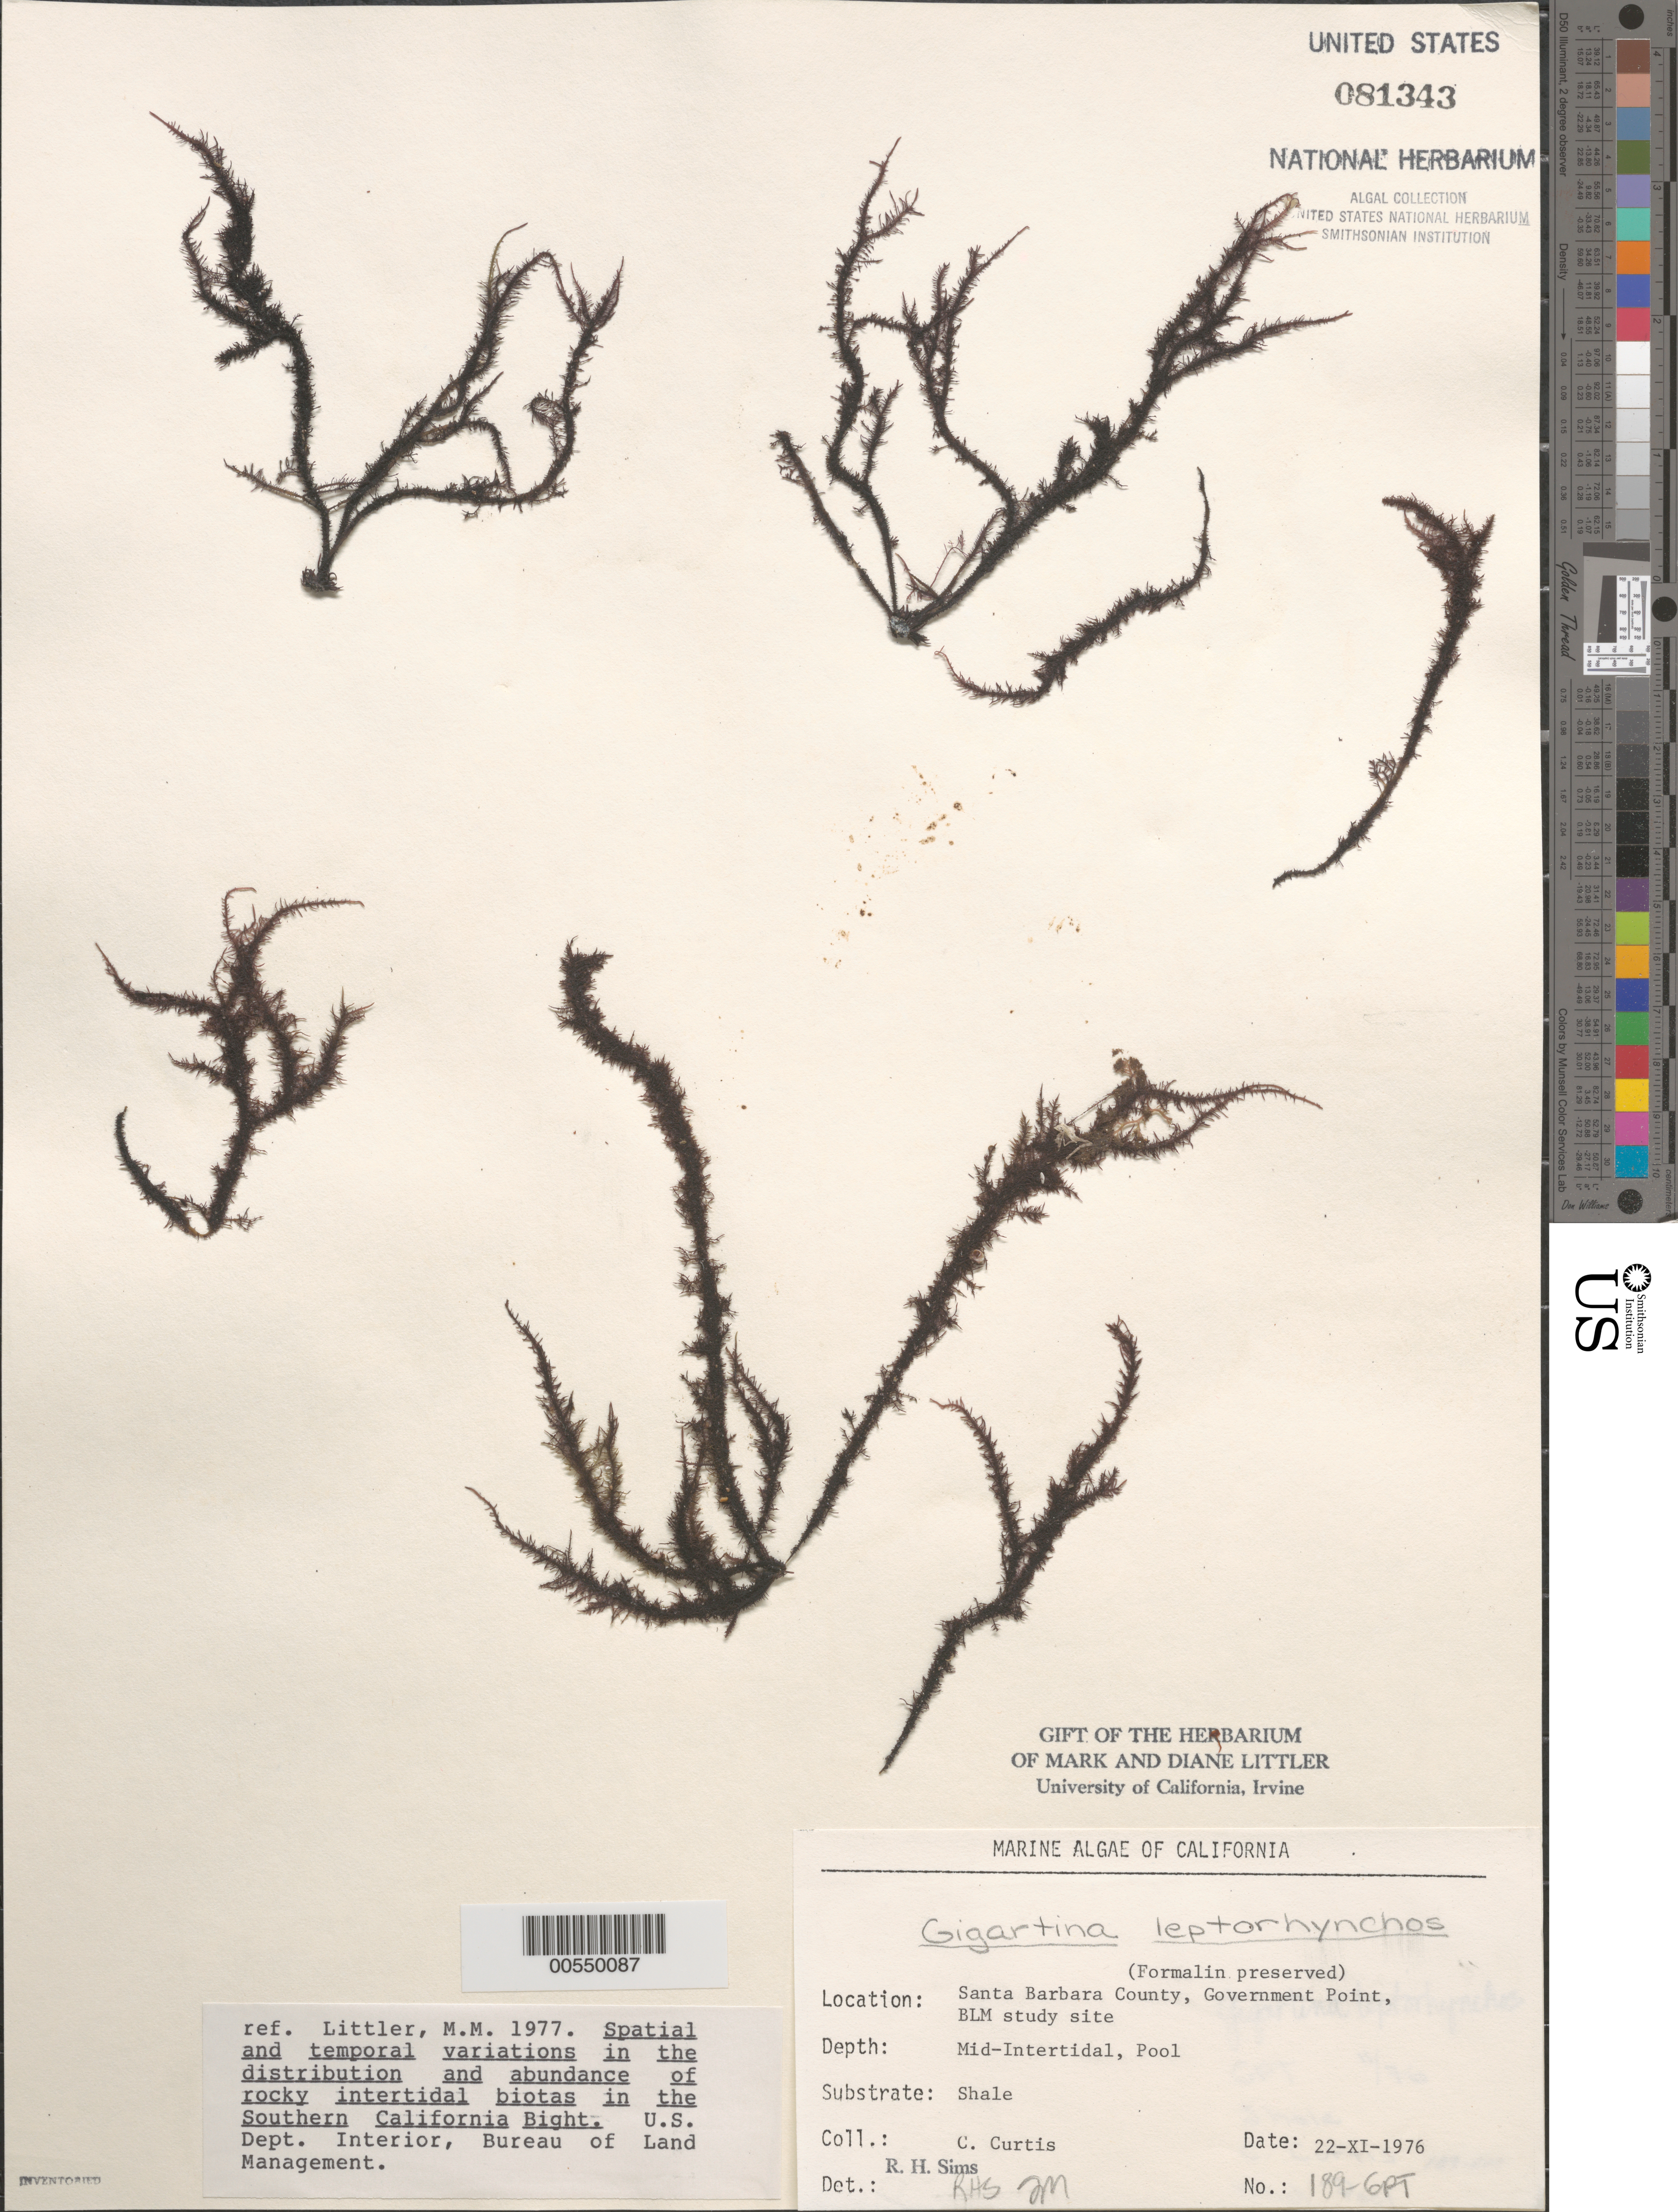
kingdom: Plantae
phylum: Rhodophyta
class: Florideophyceae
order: Gigartinales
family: Gigartinaceae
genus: Mazzaella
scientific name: Mazzaella leptorhynchos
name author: (J. Agardh) Leister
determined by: Algae name updating Project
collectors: C. Curtis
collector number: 189-gpt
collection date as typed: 22 Nov 1976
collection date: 1976-11-22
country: United States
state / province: California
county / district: Santa Barbara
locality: Government Point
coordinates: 34 26'31"N, 120 24'06"W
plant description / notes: BLM-SOCALBIGHT Rocky Intertidal Survey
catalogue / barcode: US 81343